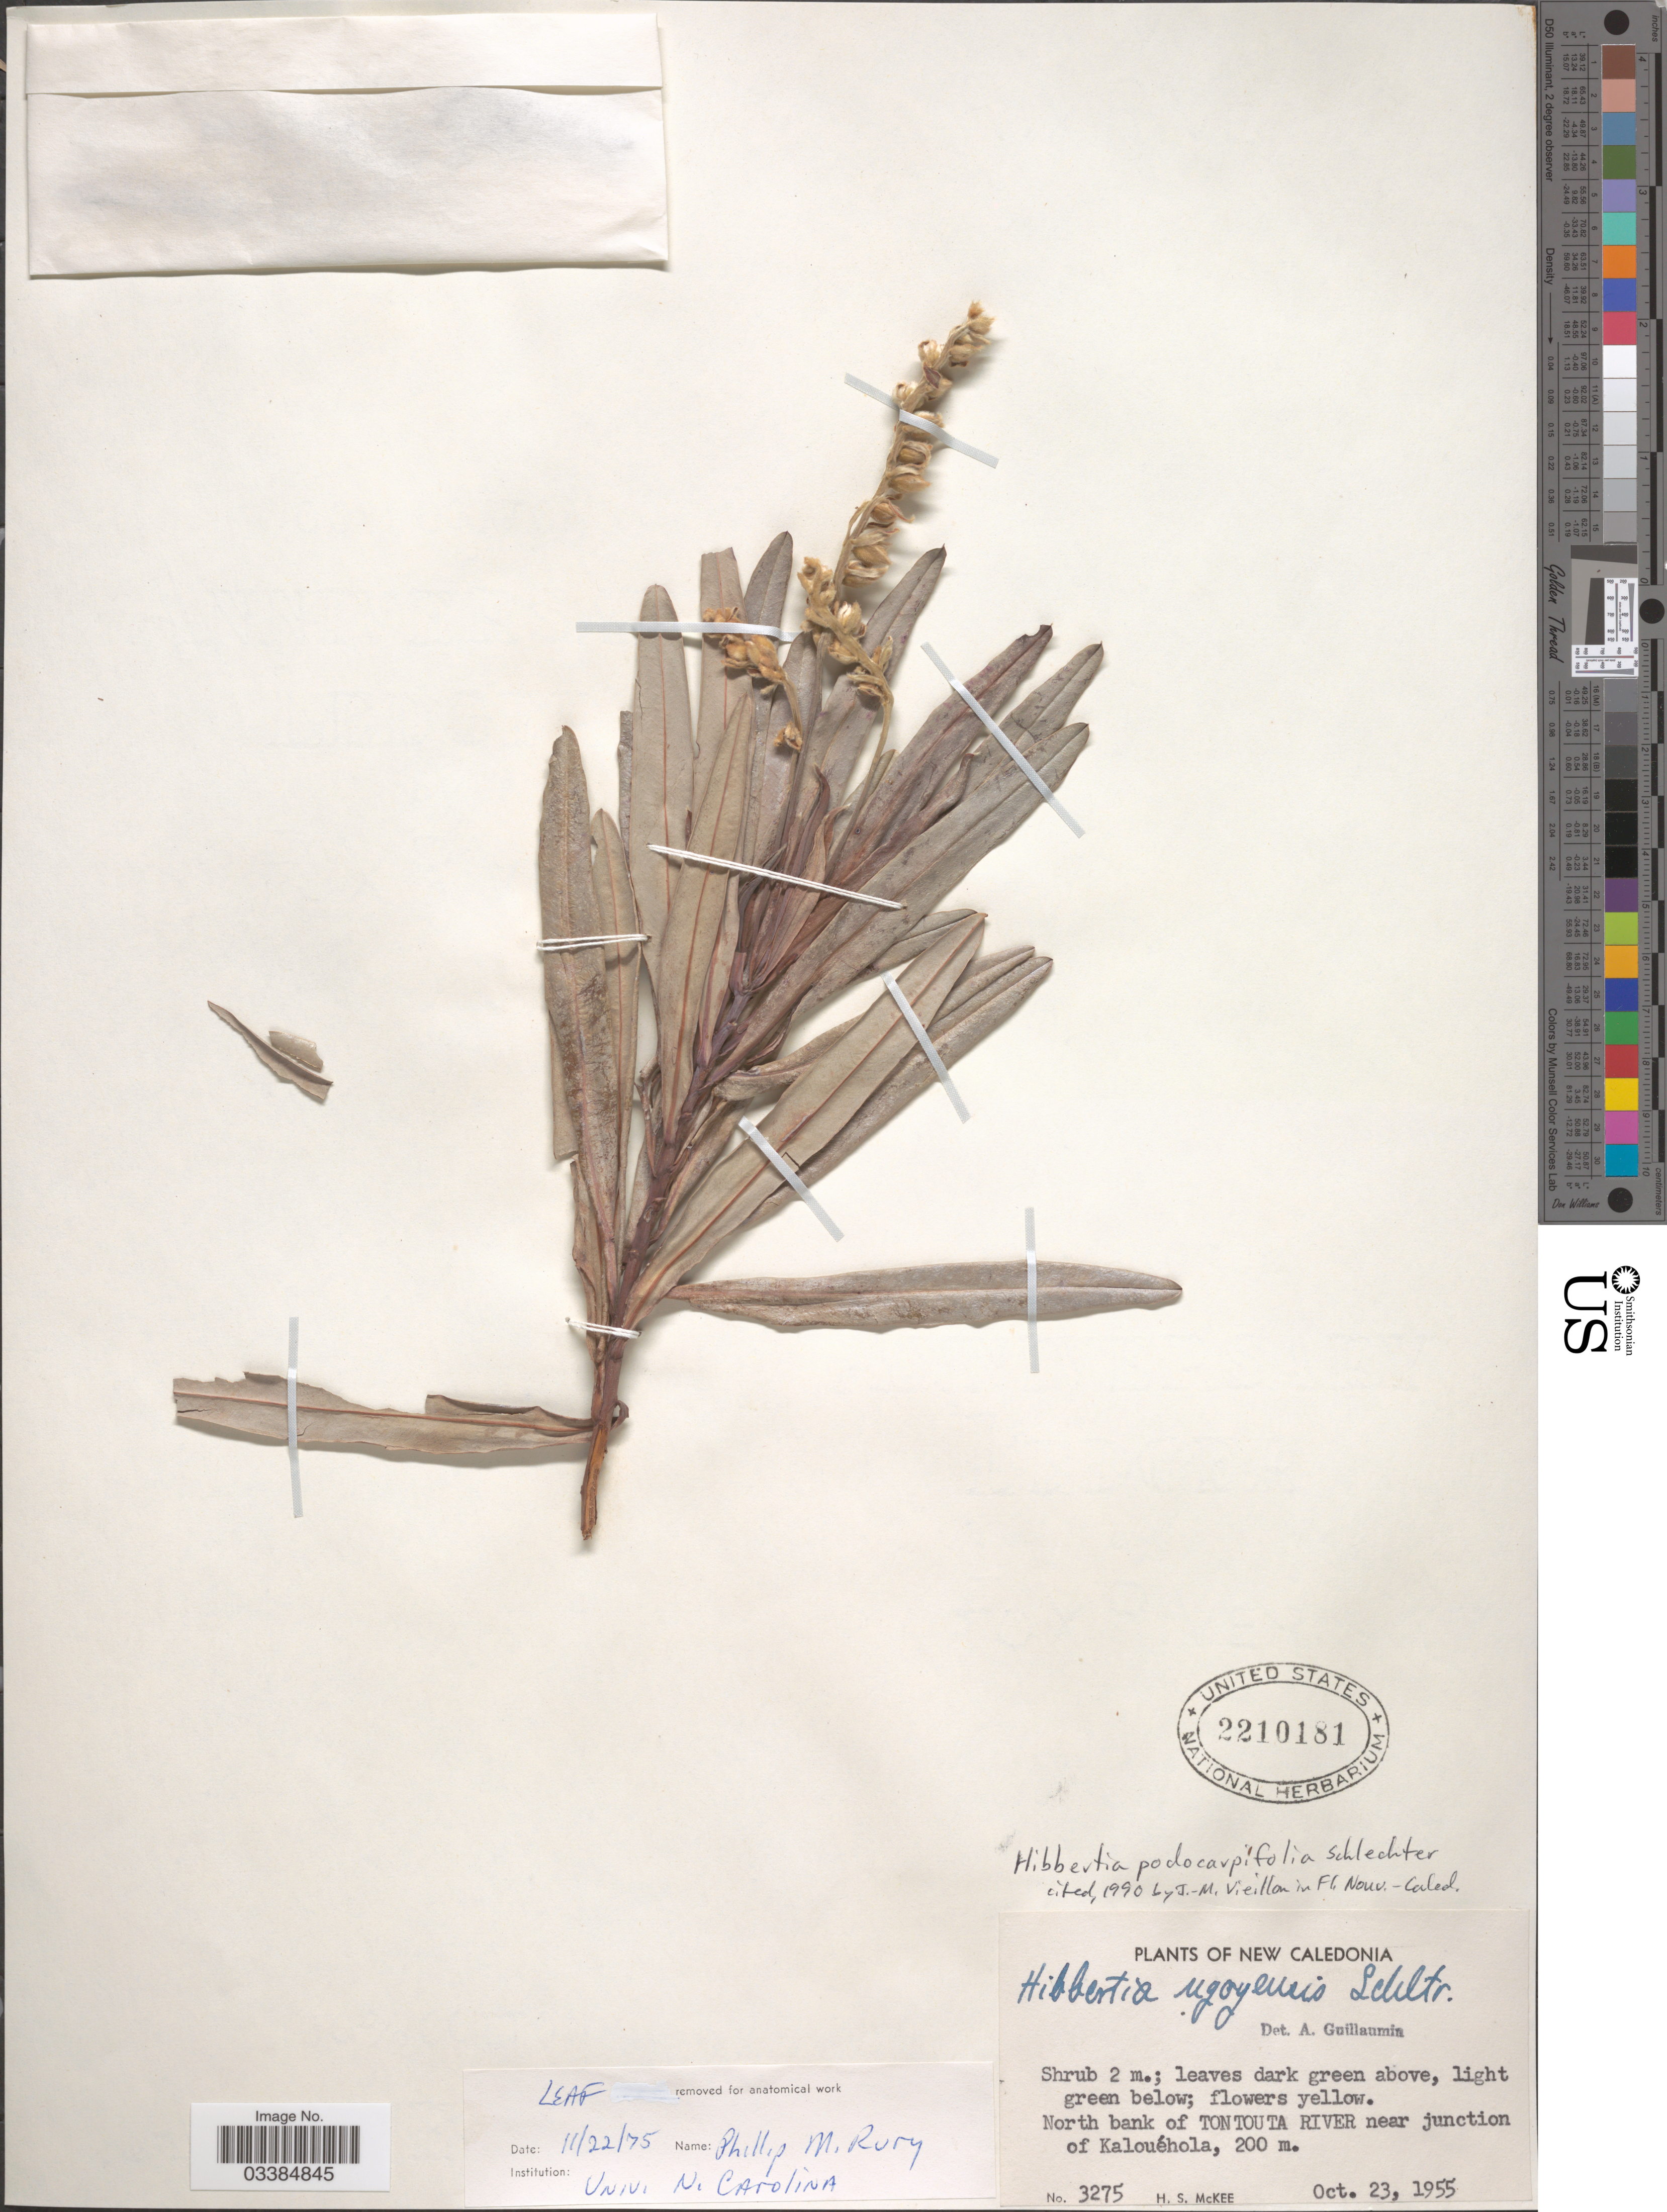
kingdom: Plantae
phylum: Tracheophyta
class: Magnoliopsida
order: Dilleniales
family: Dilleniaceae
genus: Hibbertia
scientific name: Hibbertia podocarpifolia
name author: Schltr.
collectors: H. S. McKee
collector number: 3275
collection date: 1955-10-23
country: New Caledonia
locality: North bank of Tontouta River near junction of Kalouéhola.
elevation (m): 200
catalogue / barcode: US 2210181